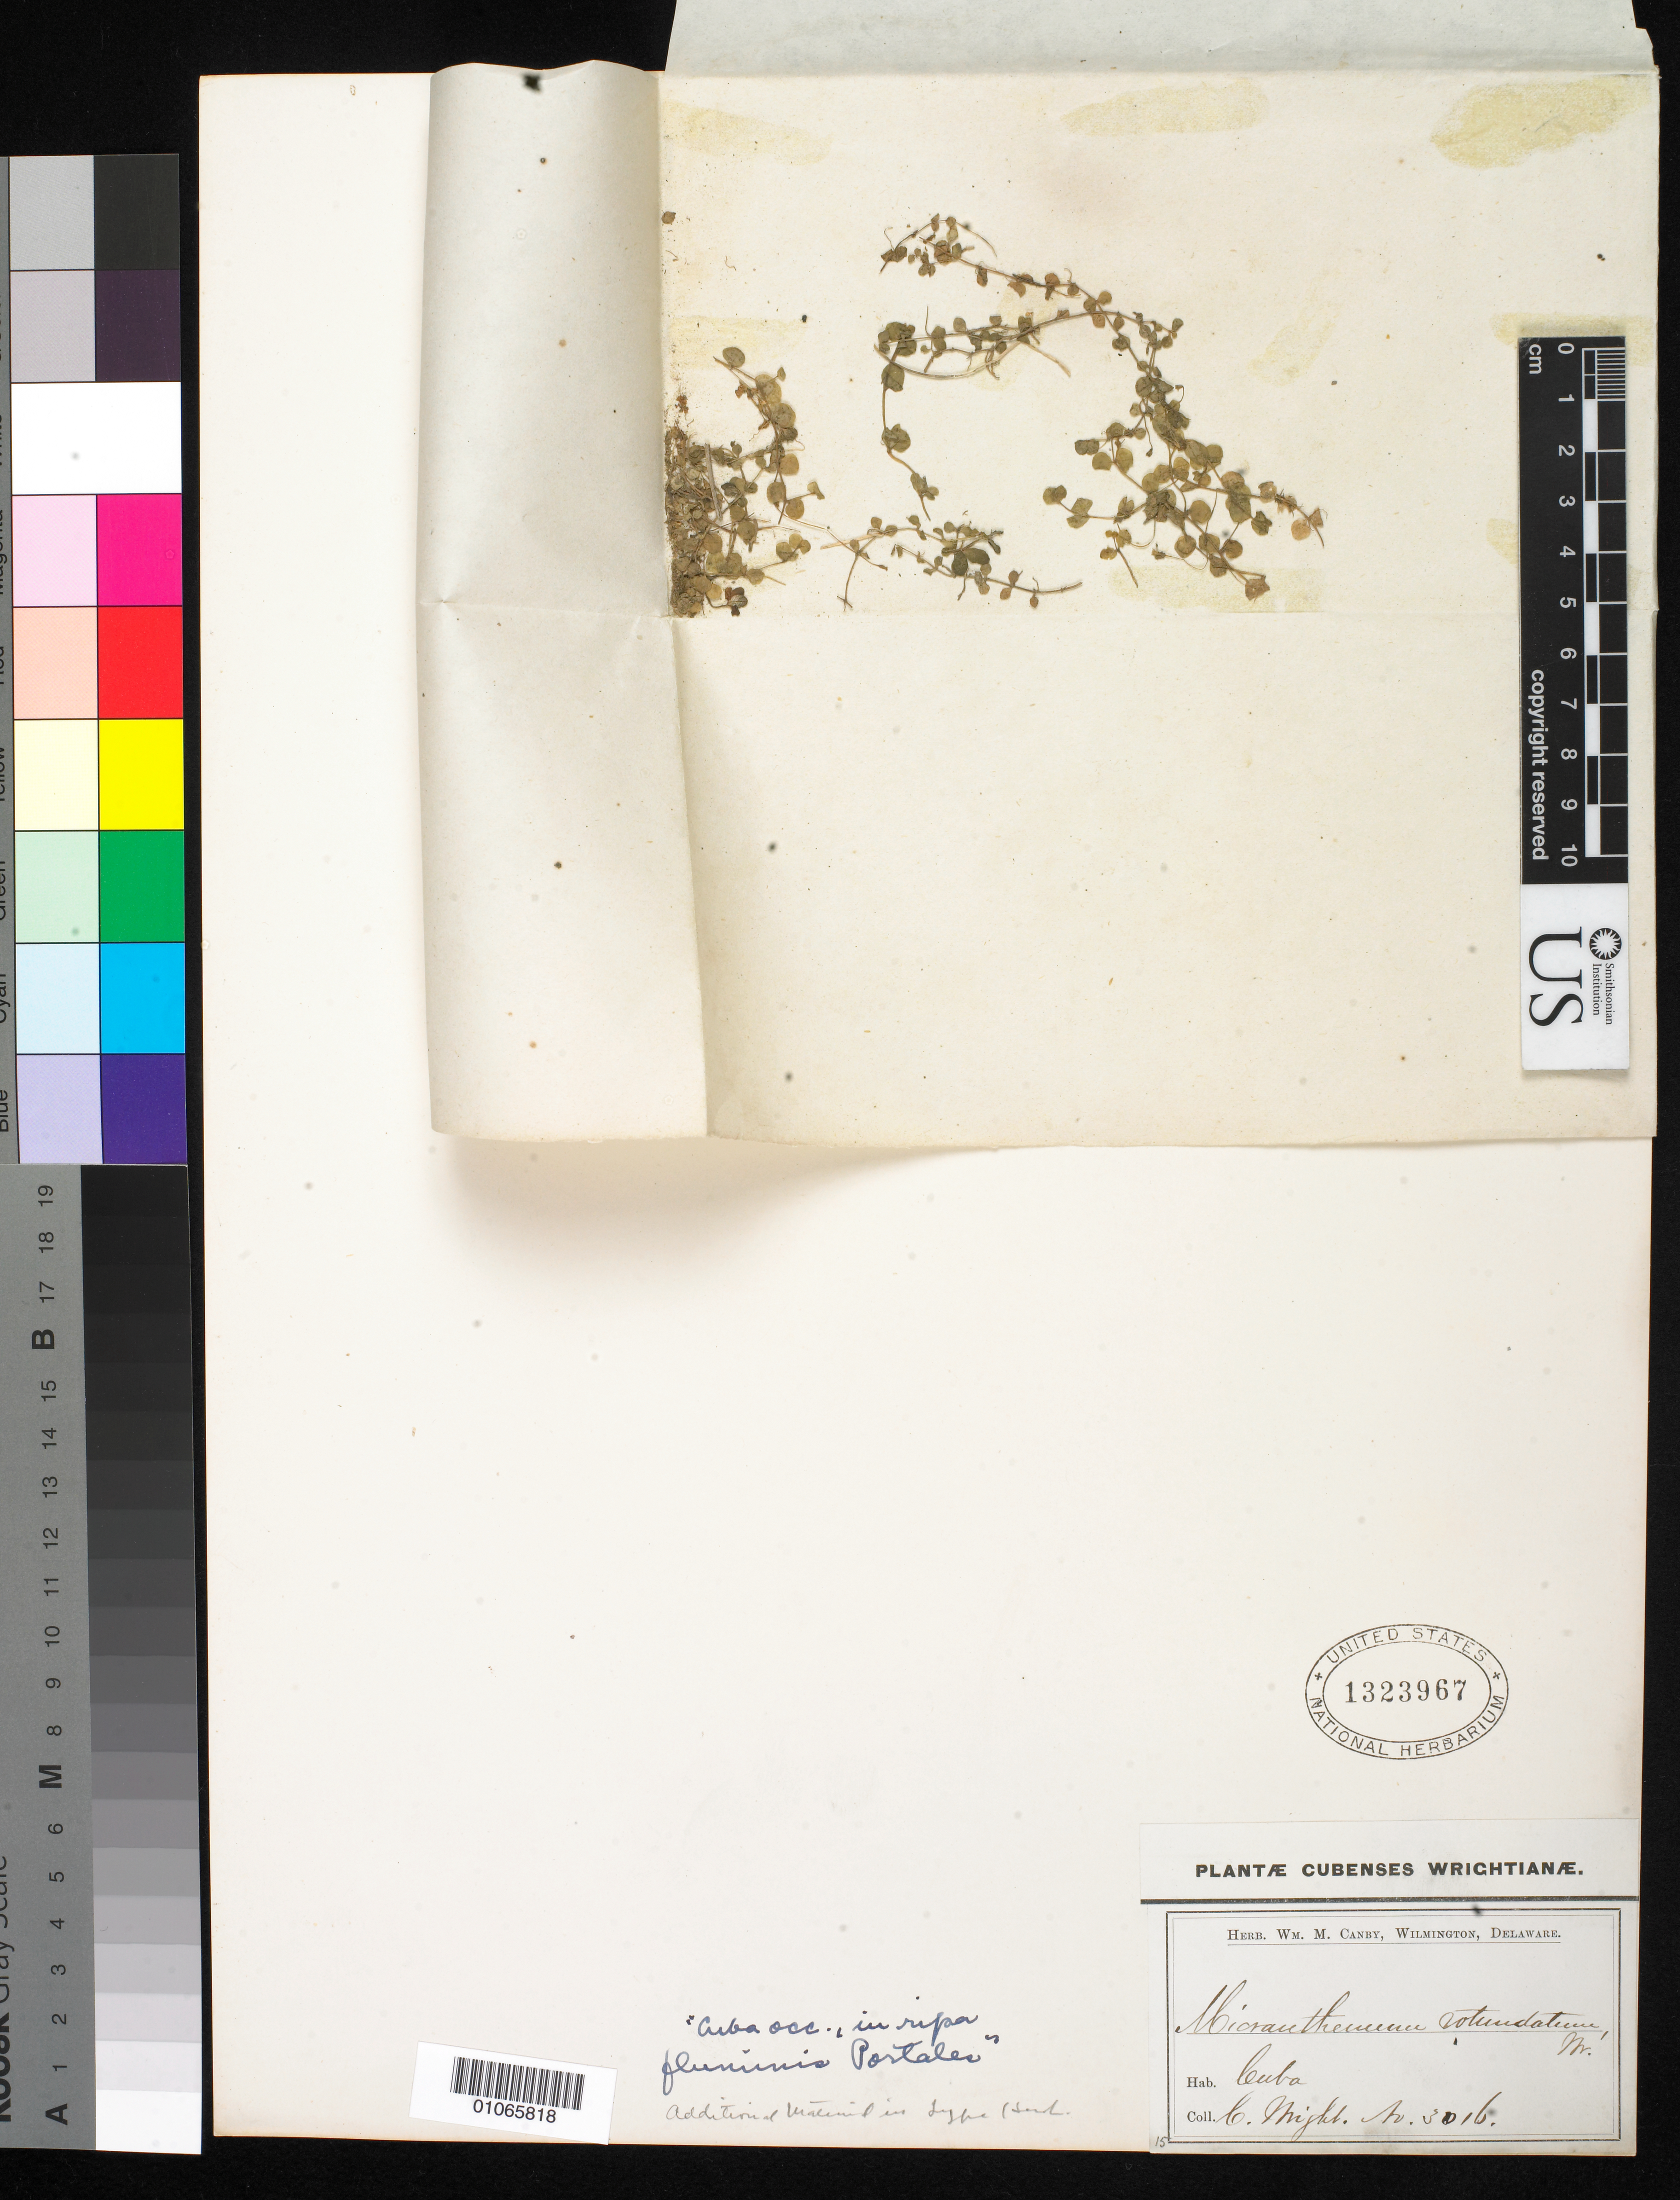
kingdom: Plantae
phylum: Tracheophyta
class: Magnoliopsida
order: Lamiales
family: Linderniaceae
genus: Micranthemum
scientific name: Micranthemum rotundatum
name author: C. Wright ex Griseb.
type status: Isotype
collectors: C. Wright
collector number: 3016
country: Cuba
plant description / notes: Specimen ex John Donnell Smith herbarium.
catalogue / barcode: US 1323967